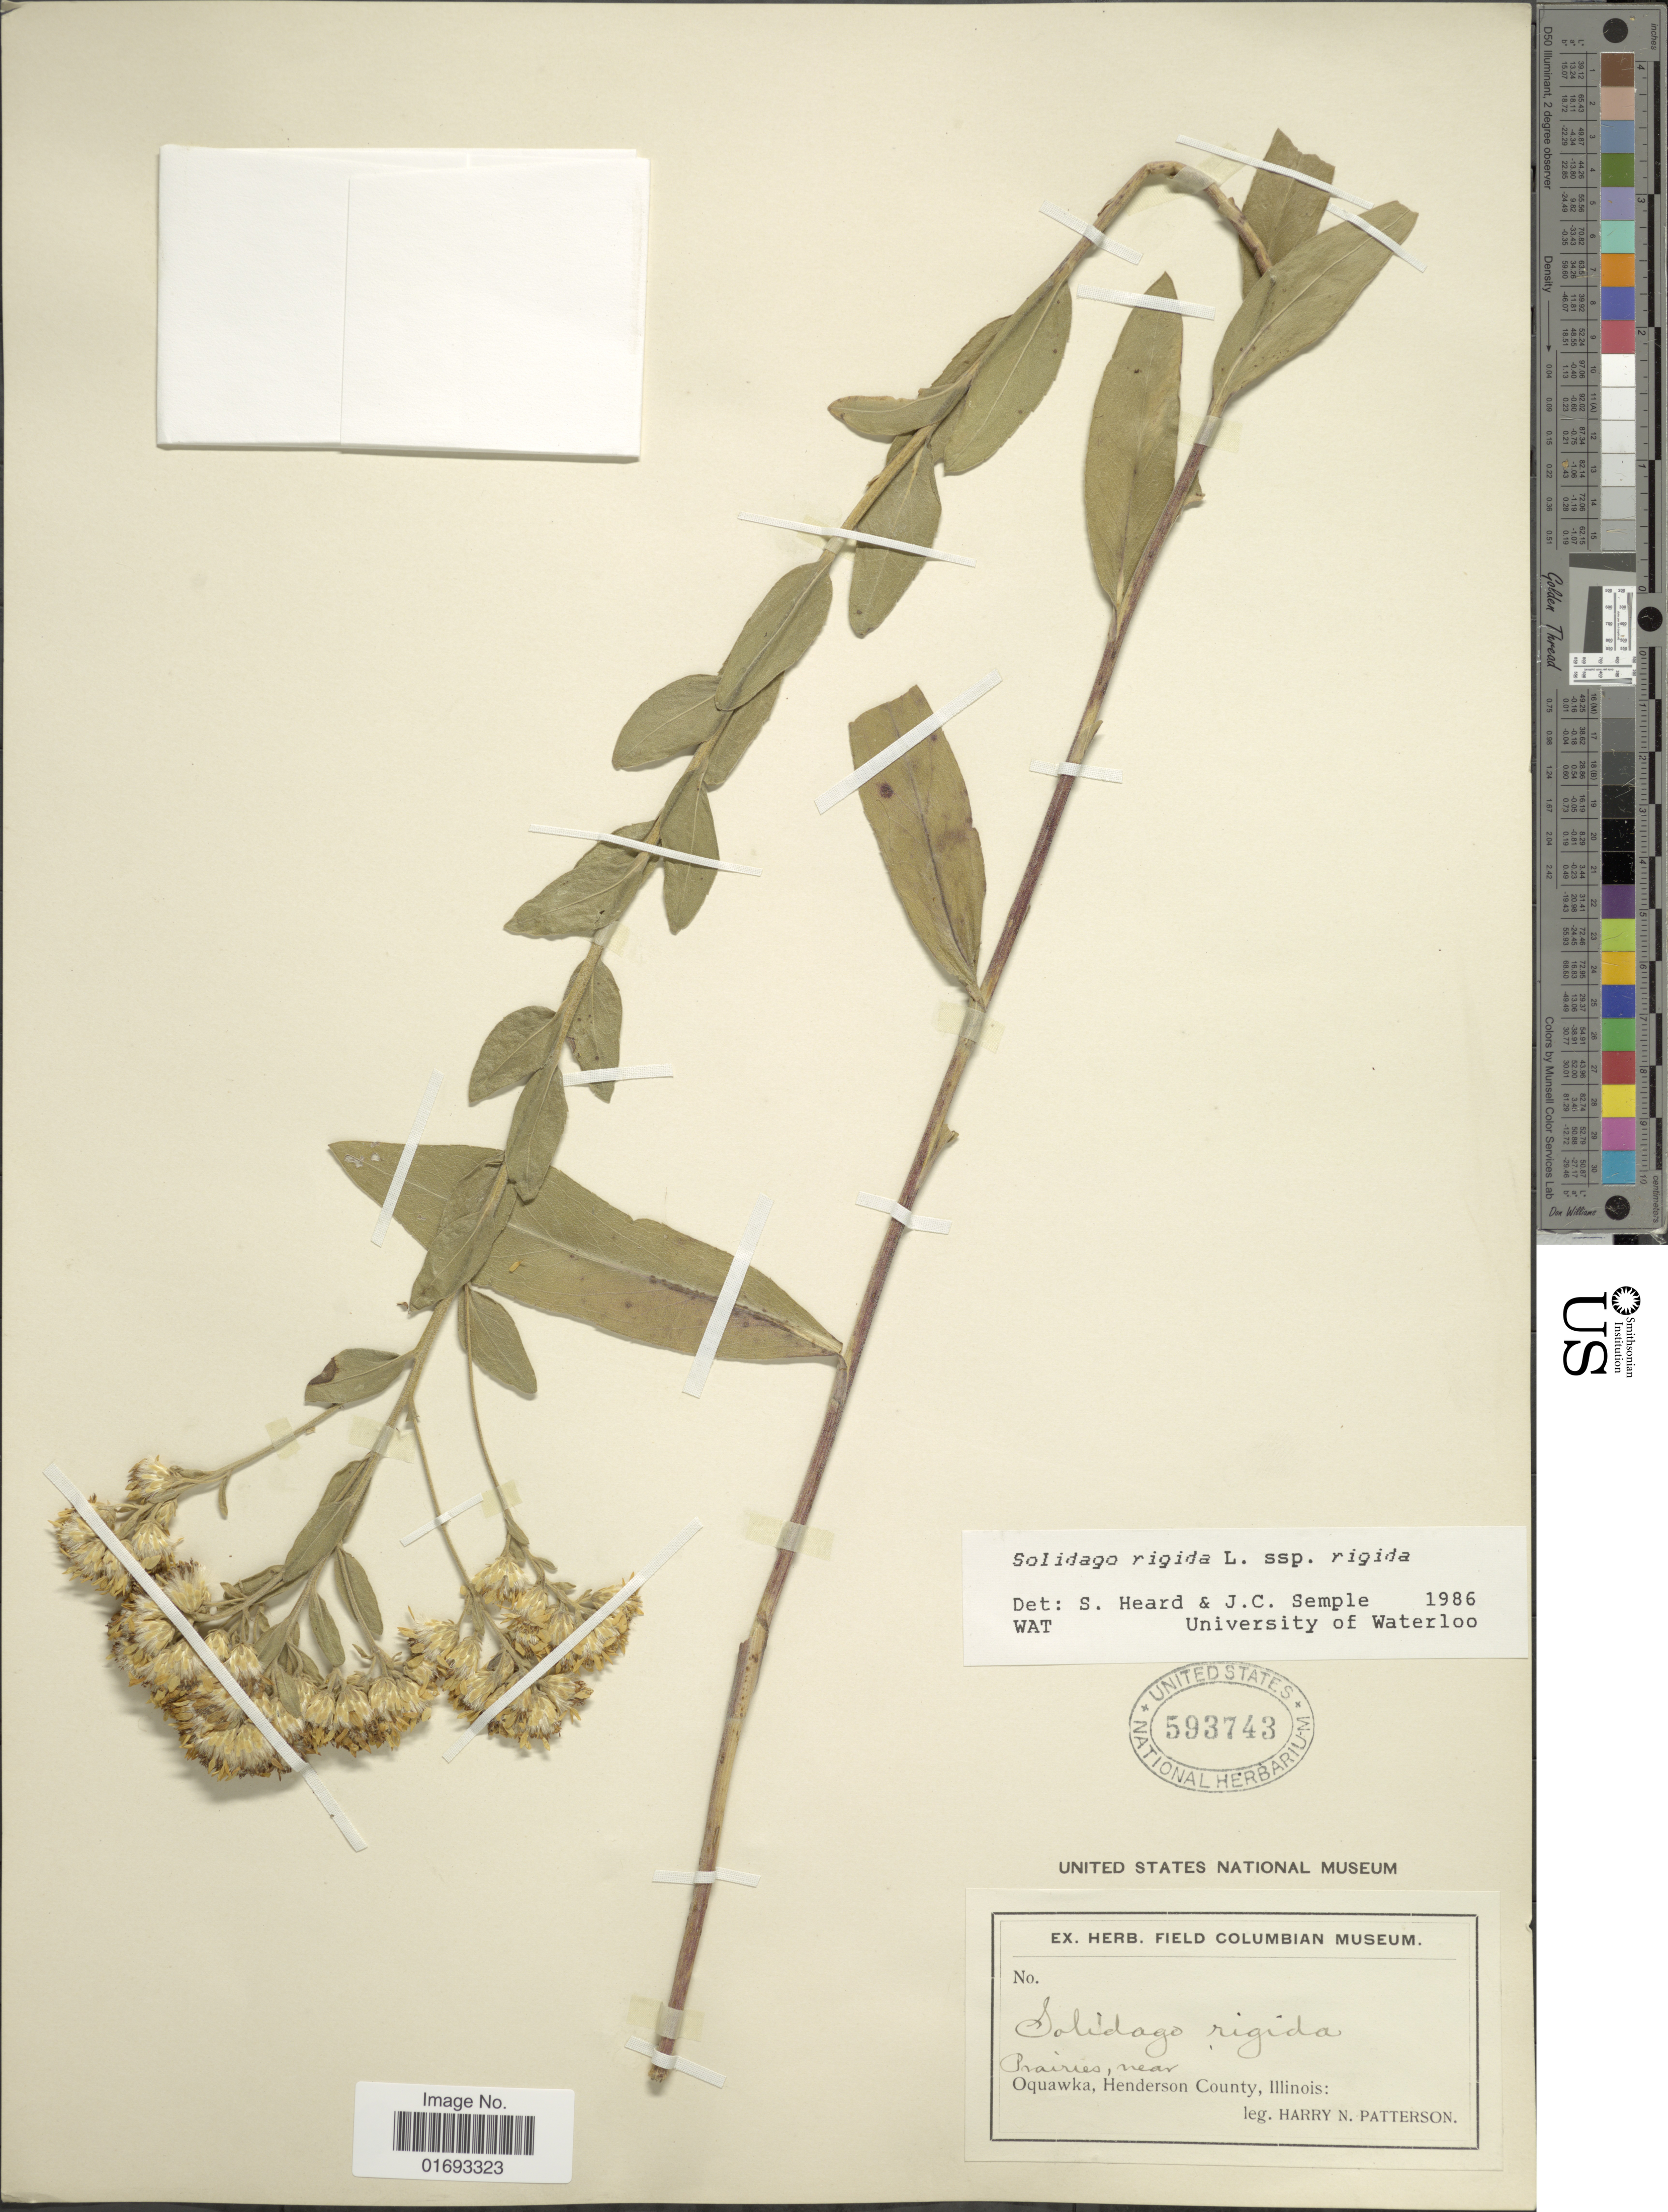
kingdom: Plantae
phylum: Tracheophyta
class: Magnoliopsida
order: Asterales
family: Asteraceae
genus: Oligoneuron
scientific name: Oligoneuron rigidum var. rigidum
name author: (L.) Small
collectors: H. N. Patterson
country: United States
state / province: Illinois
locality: Praries, near Oquawka, Henderson County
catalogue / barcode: US 593743